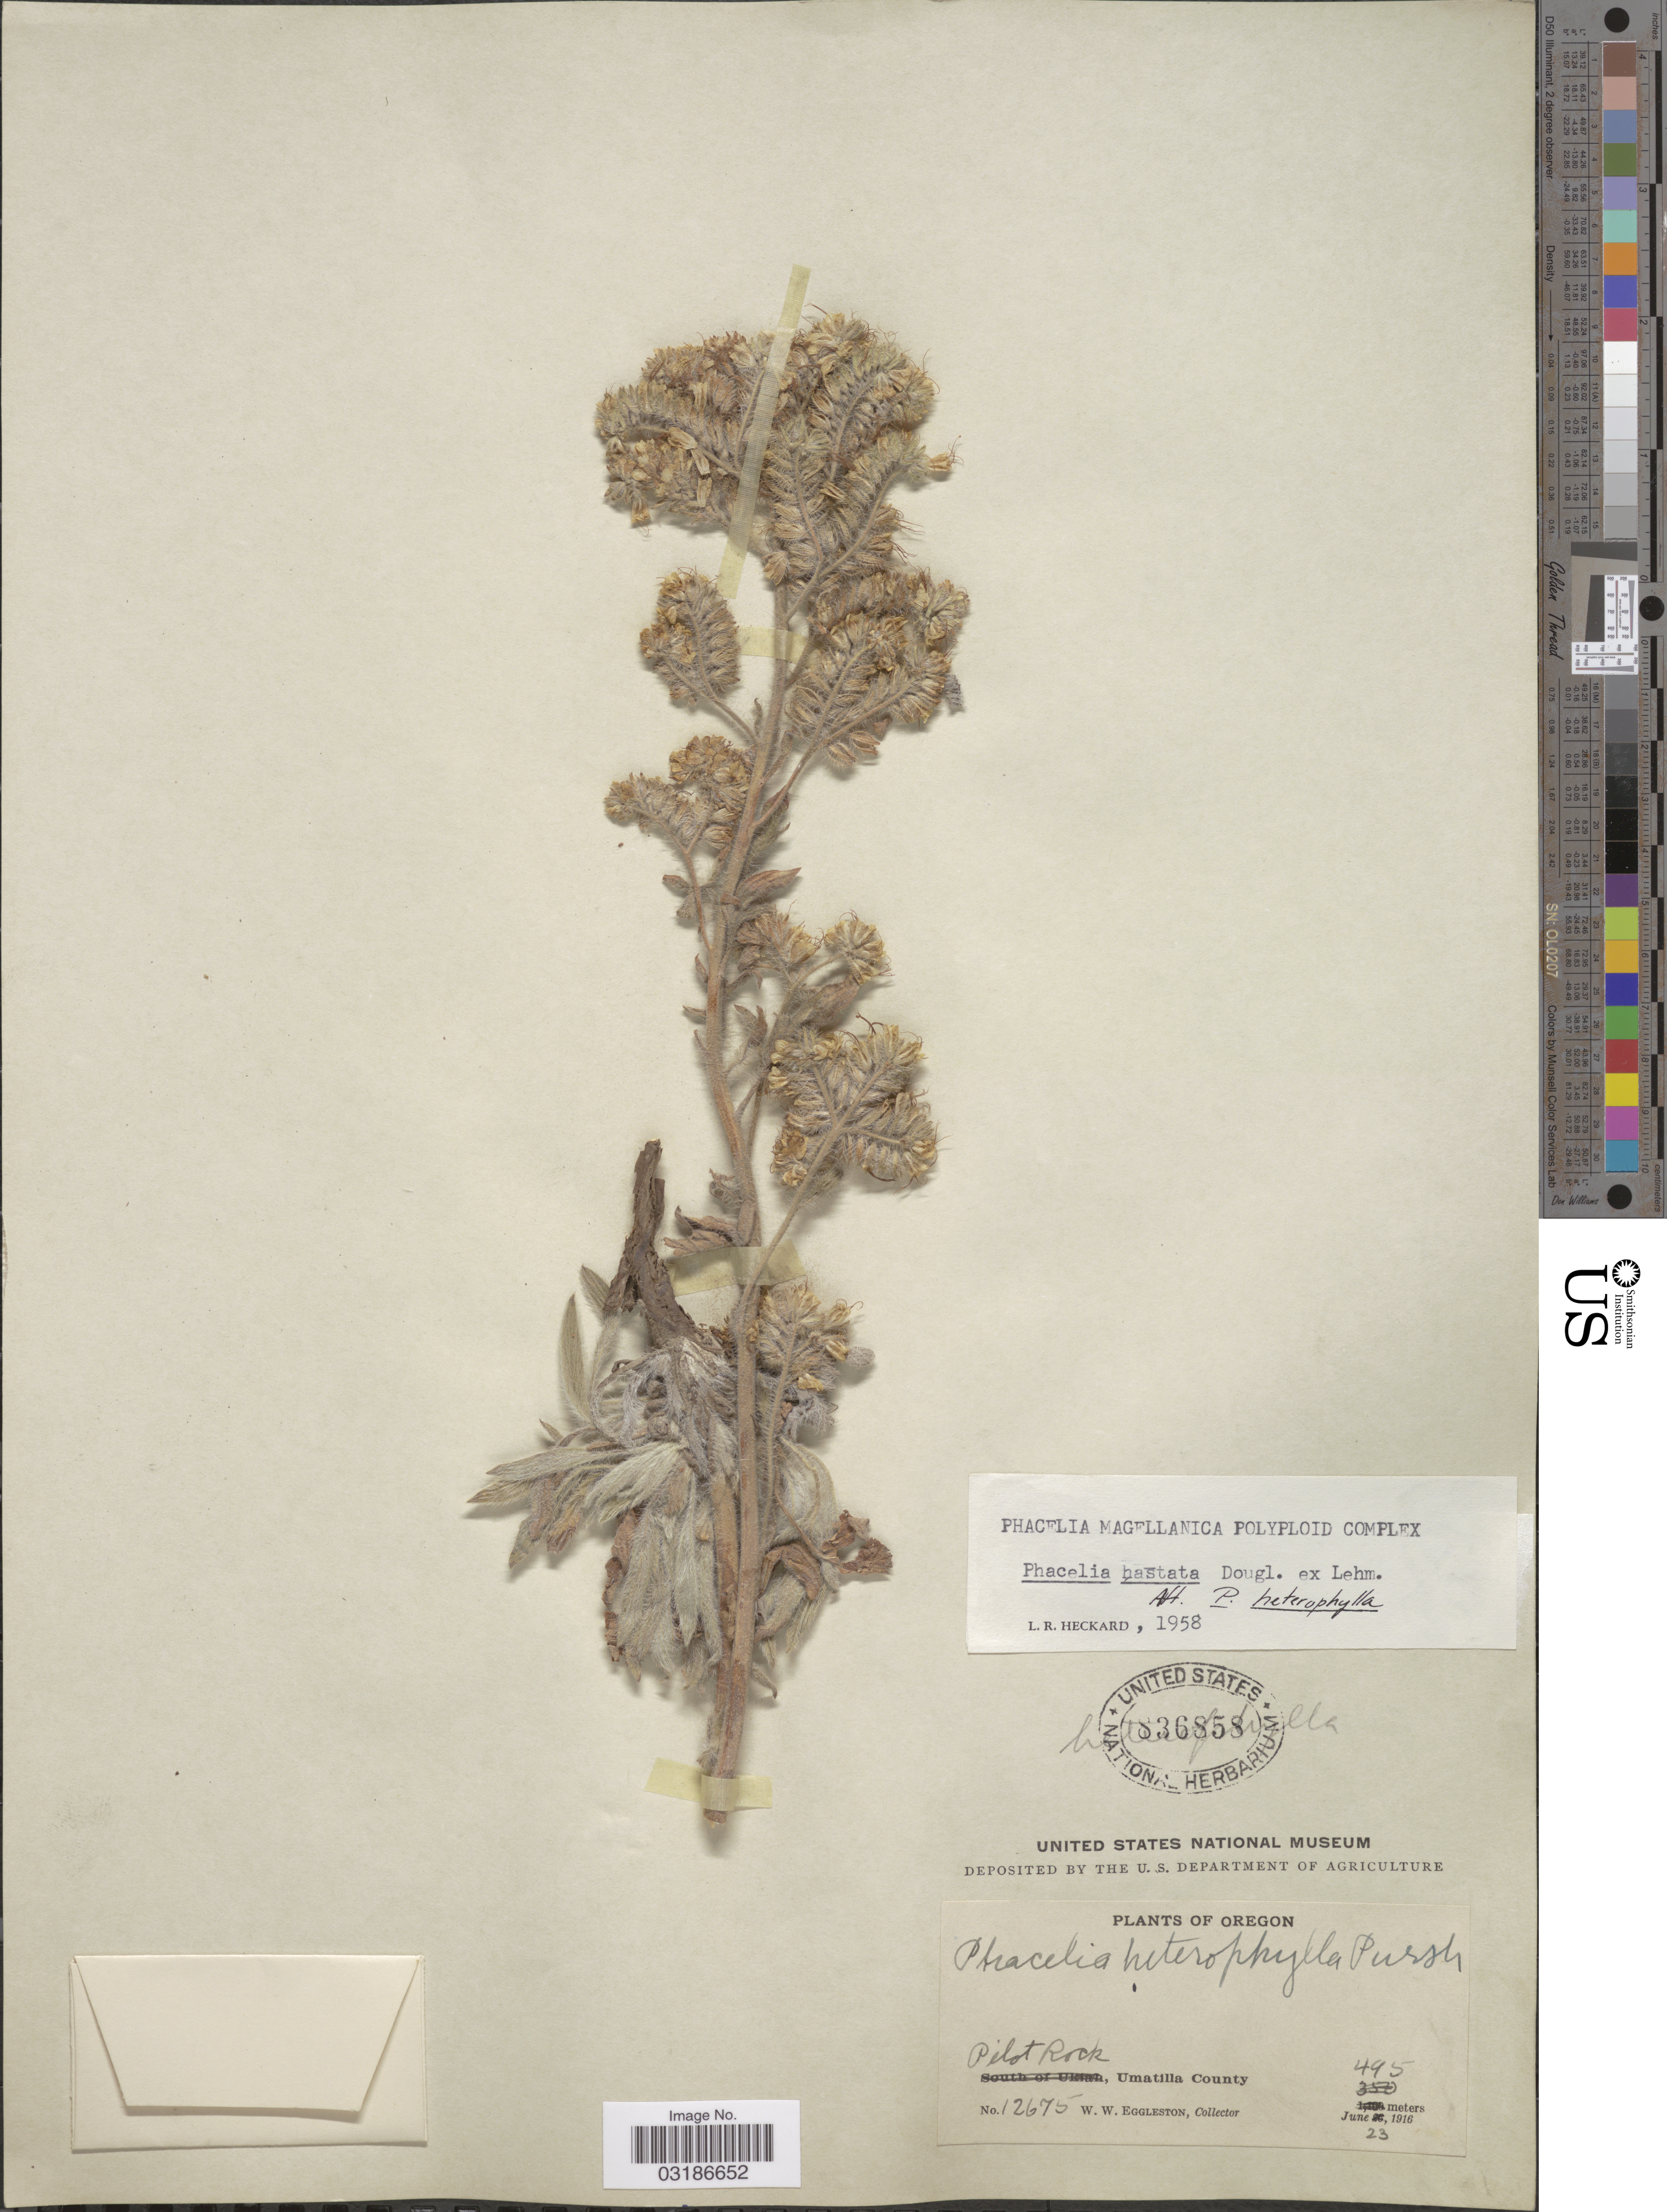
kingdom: Plantae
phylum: Tracheophyta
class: Magnoliopsida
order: Boraginales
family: Hydrophyllaceae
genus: Phacelia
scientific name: Phacelia hastata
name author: Douglas ex Lehm.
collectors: W. W. Eggleston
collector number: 12675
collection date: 1916-06-23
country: United States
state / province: Oregon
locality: Pilot Rock, Umatilla County.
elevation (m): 495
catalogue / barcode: US 836858